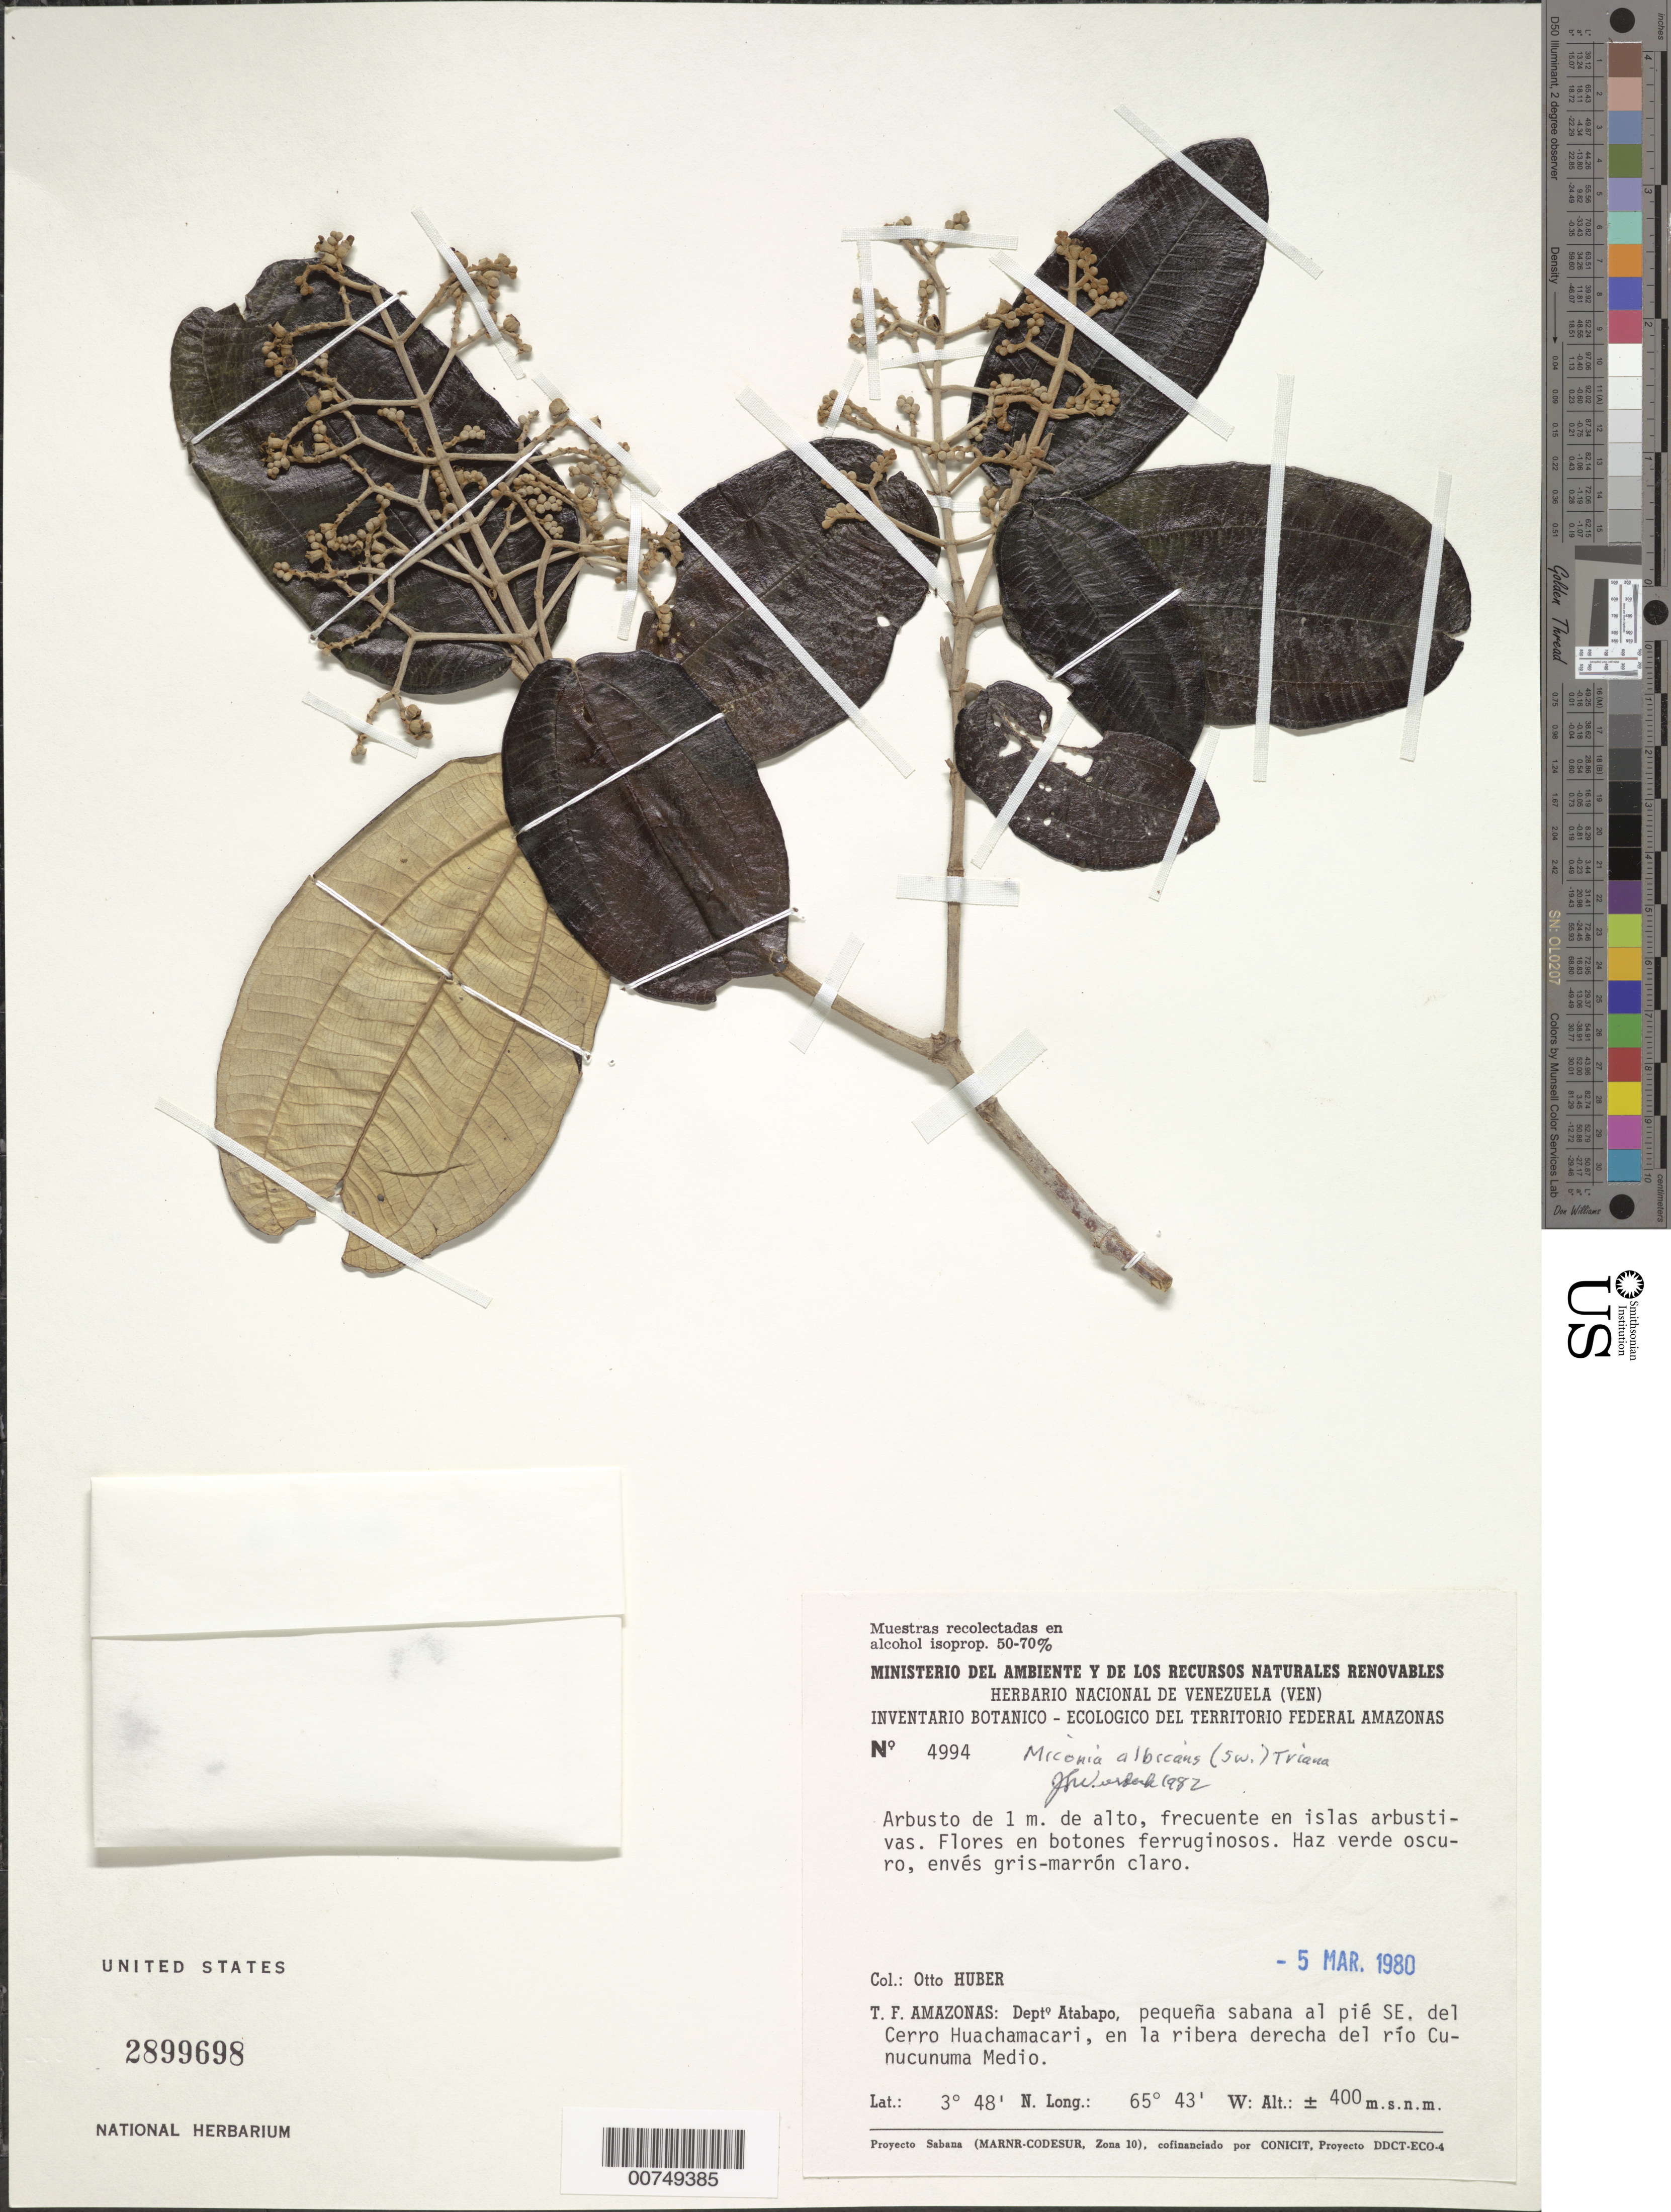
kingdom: Plantae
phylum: Tracheophyta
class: Magnoliopsida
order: Myrtales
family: Melastomataceae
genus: Miconia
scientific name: Miconia albicans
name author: (Sw.) Triana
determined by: Wurdack, John J., (US), US (UNITED STATES)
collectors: O. Huber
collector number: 4994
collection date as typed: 5-Mar-80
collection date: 1980-03-05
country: Venezuela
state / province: Amazonas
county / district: Atabapo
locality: Cerro Huachamarcari, al SE, en la ribera derecha del Río Cunucunuma Medio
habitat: Pequena sabana al pié del cerro, en la ribera derecha del rio; en islas arbustivas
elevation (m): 400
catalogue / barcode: US 2899698